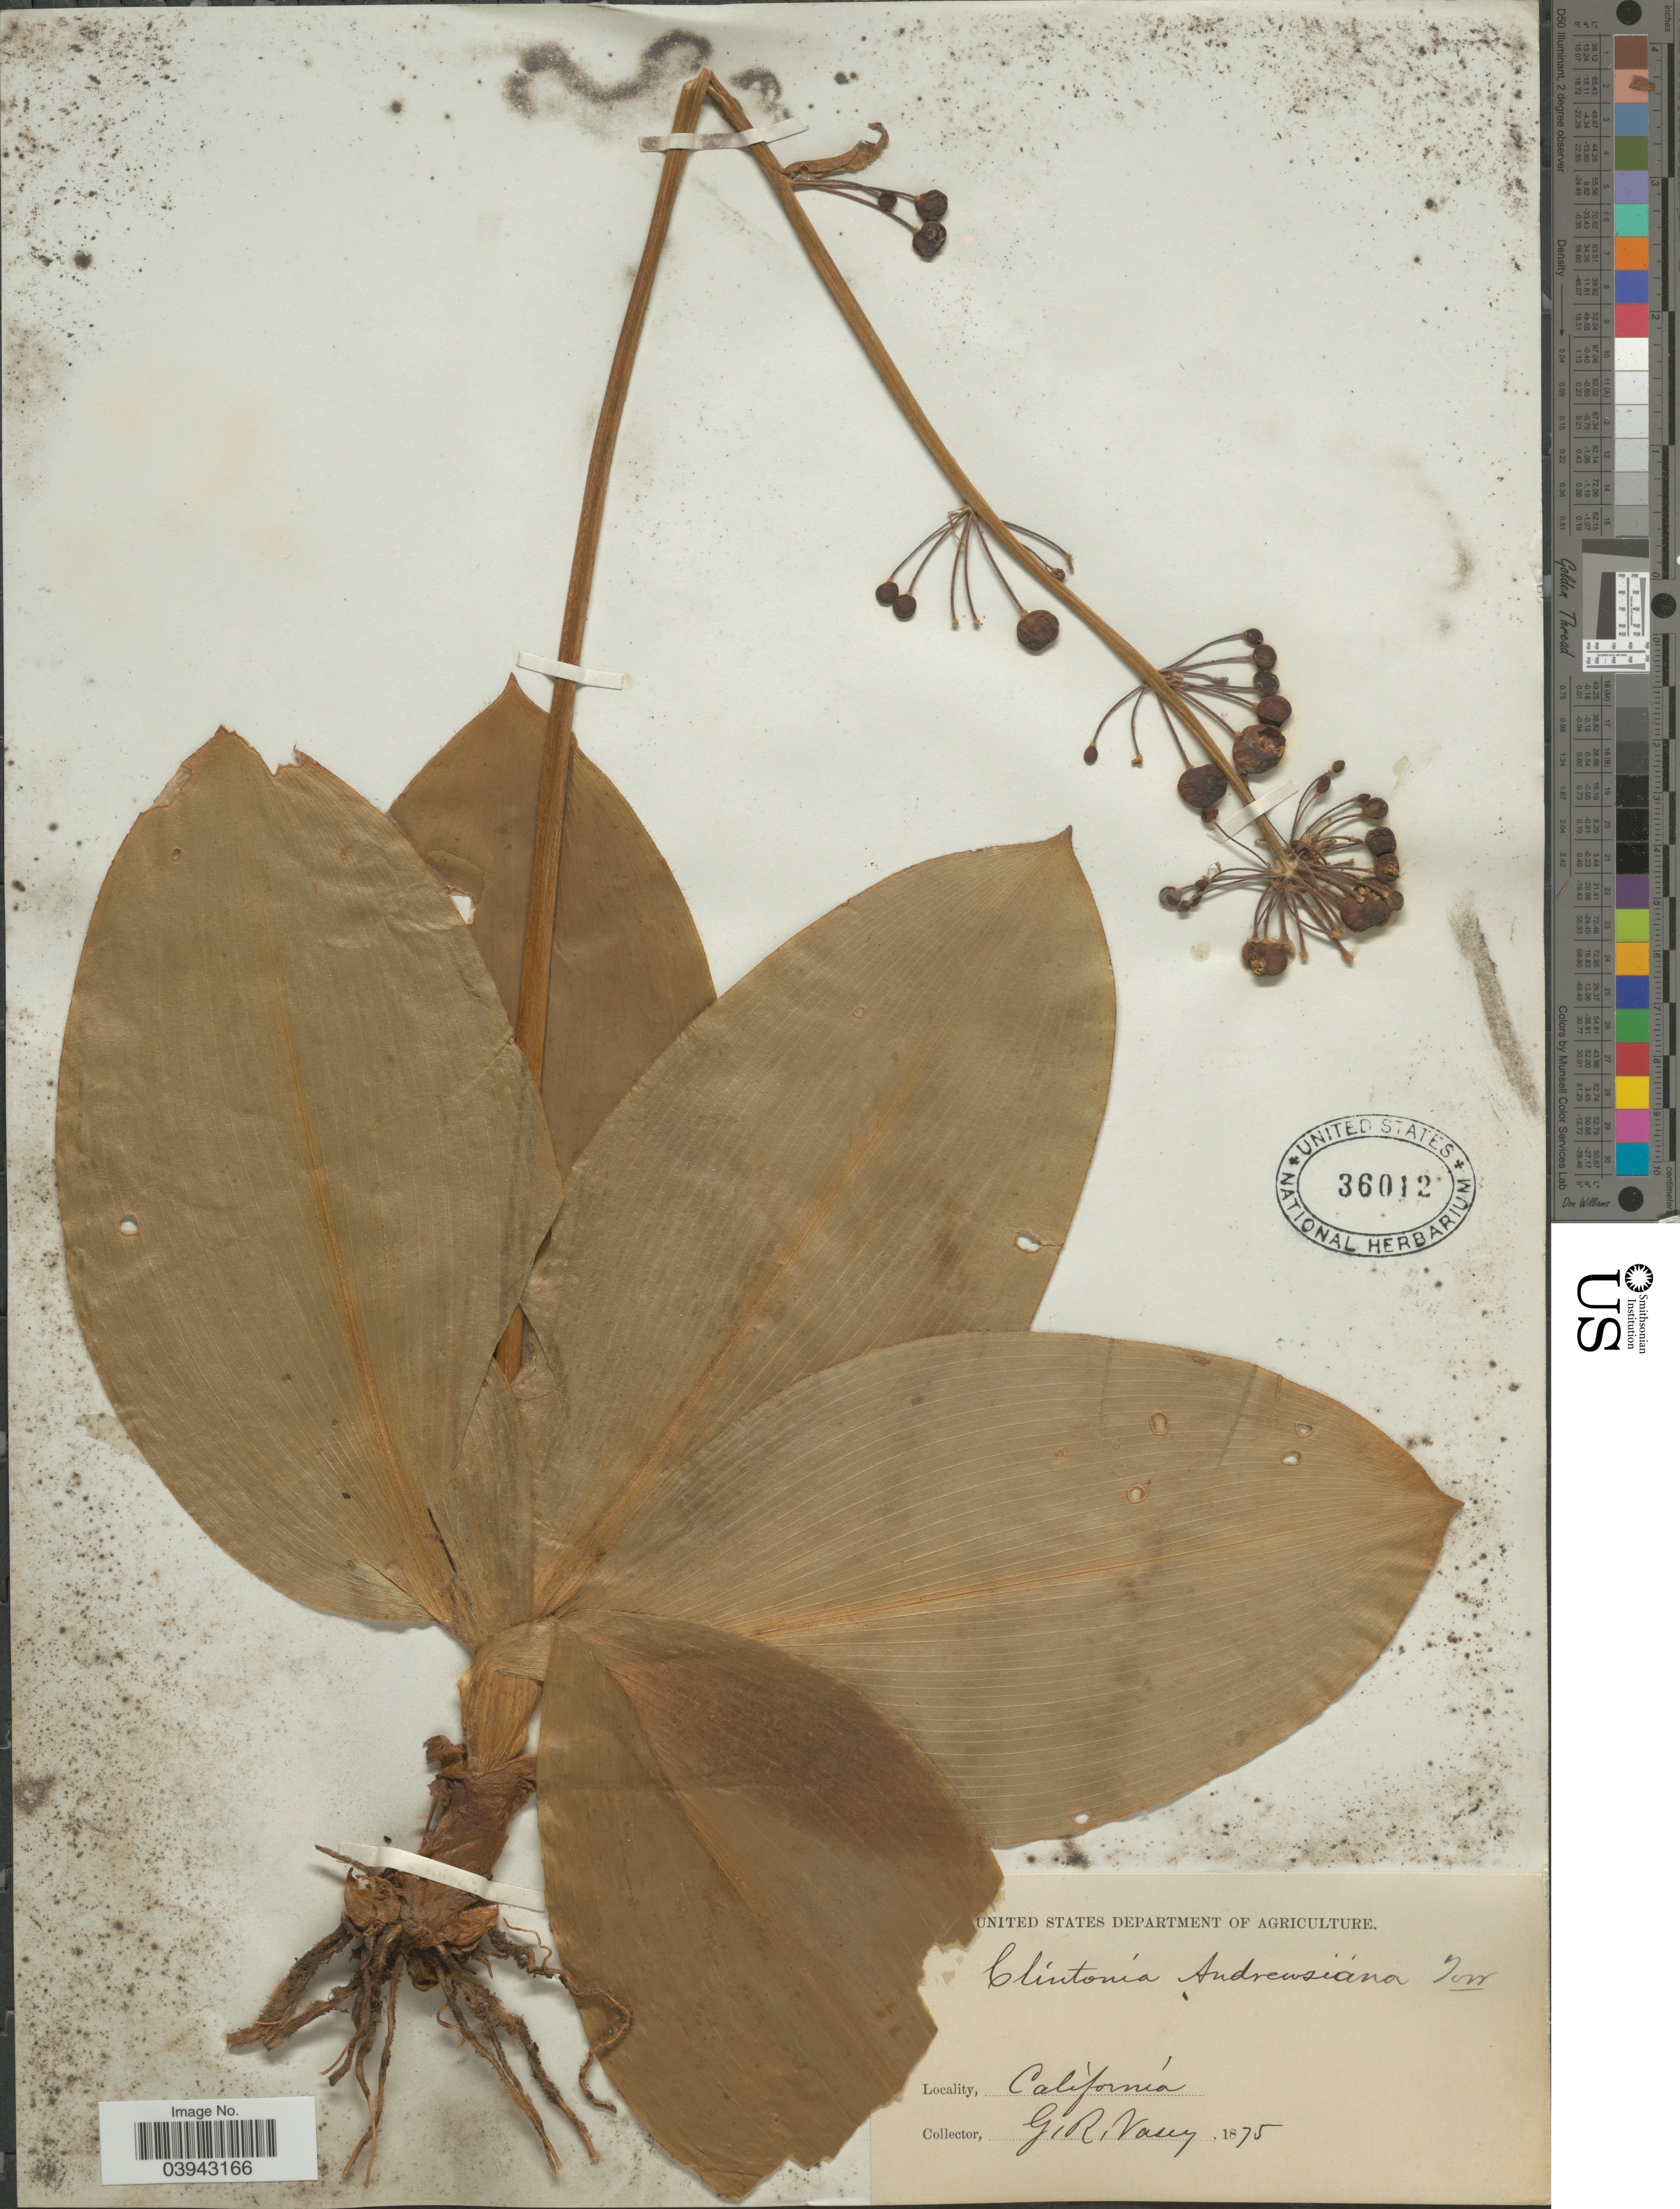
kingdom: Plantae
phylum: Tracheophyta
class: Liliopsida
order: Liliales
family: Liliaceae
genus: Clintonia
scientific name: Clintonia andrewsiana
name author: Torr.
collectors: G. R. Vasey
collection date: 1875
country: United States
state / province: California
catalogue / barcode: US 36012